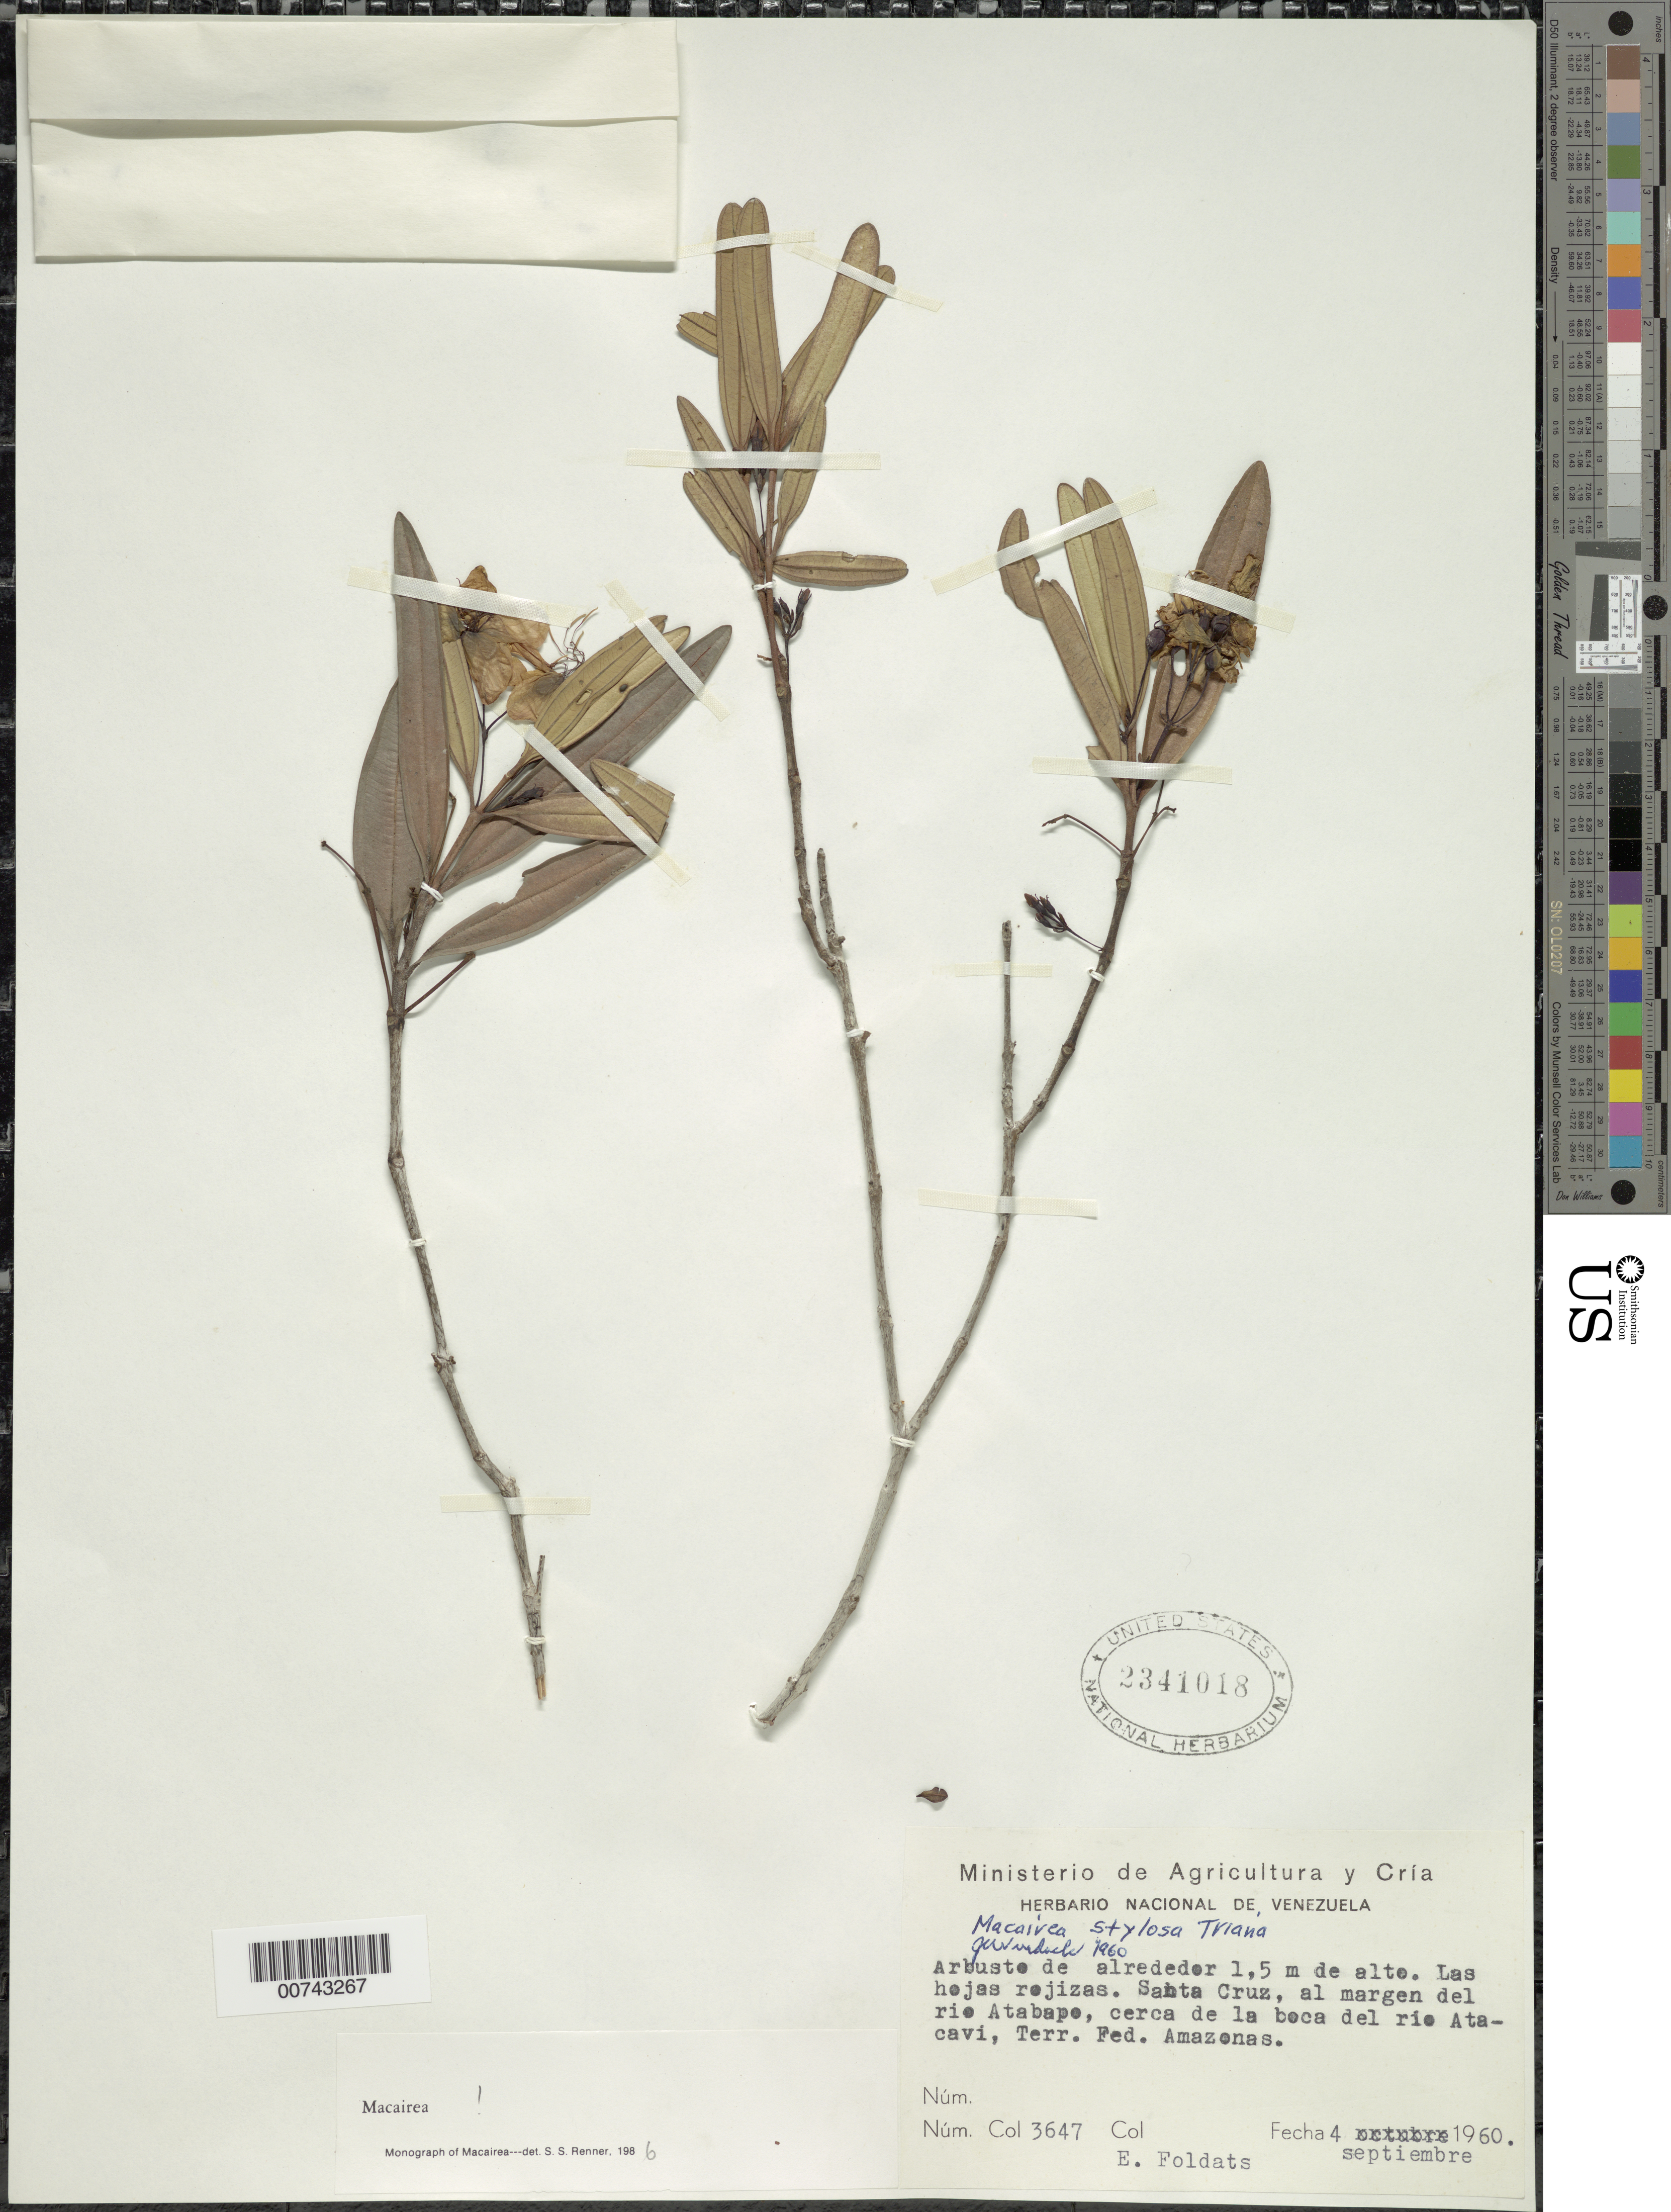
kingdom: Plantae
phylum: Tracheophyta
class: Magnoliopsida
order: Myrtales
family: Melastomataceae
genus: Macairea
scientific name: Macairea stylosa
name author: Triana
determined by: Wurdack, John J., (US), US (UNITED STATES)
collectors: E. Foldats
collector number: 3647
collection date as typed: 4-Sep-60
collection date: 1960-09-04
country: Venezuela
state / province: Amazonas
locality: Santa Cruz, Río Atabapo, near Río Atacavi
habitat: Margen del rio Atabapo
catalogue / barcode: US 2341018